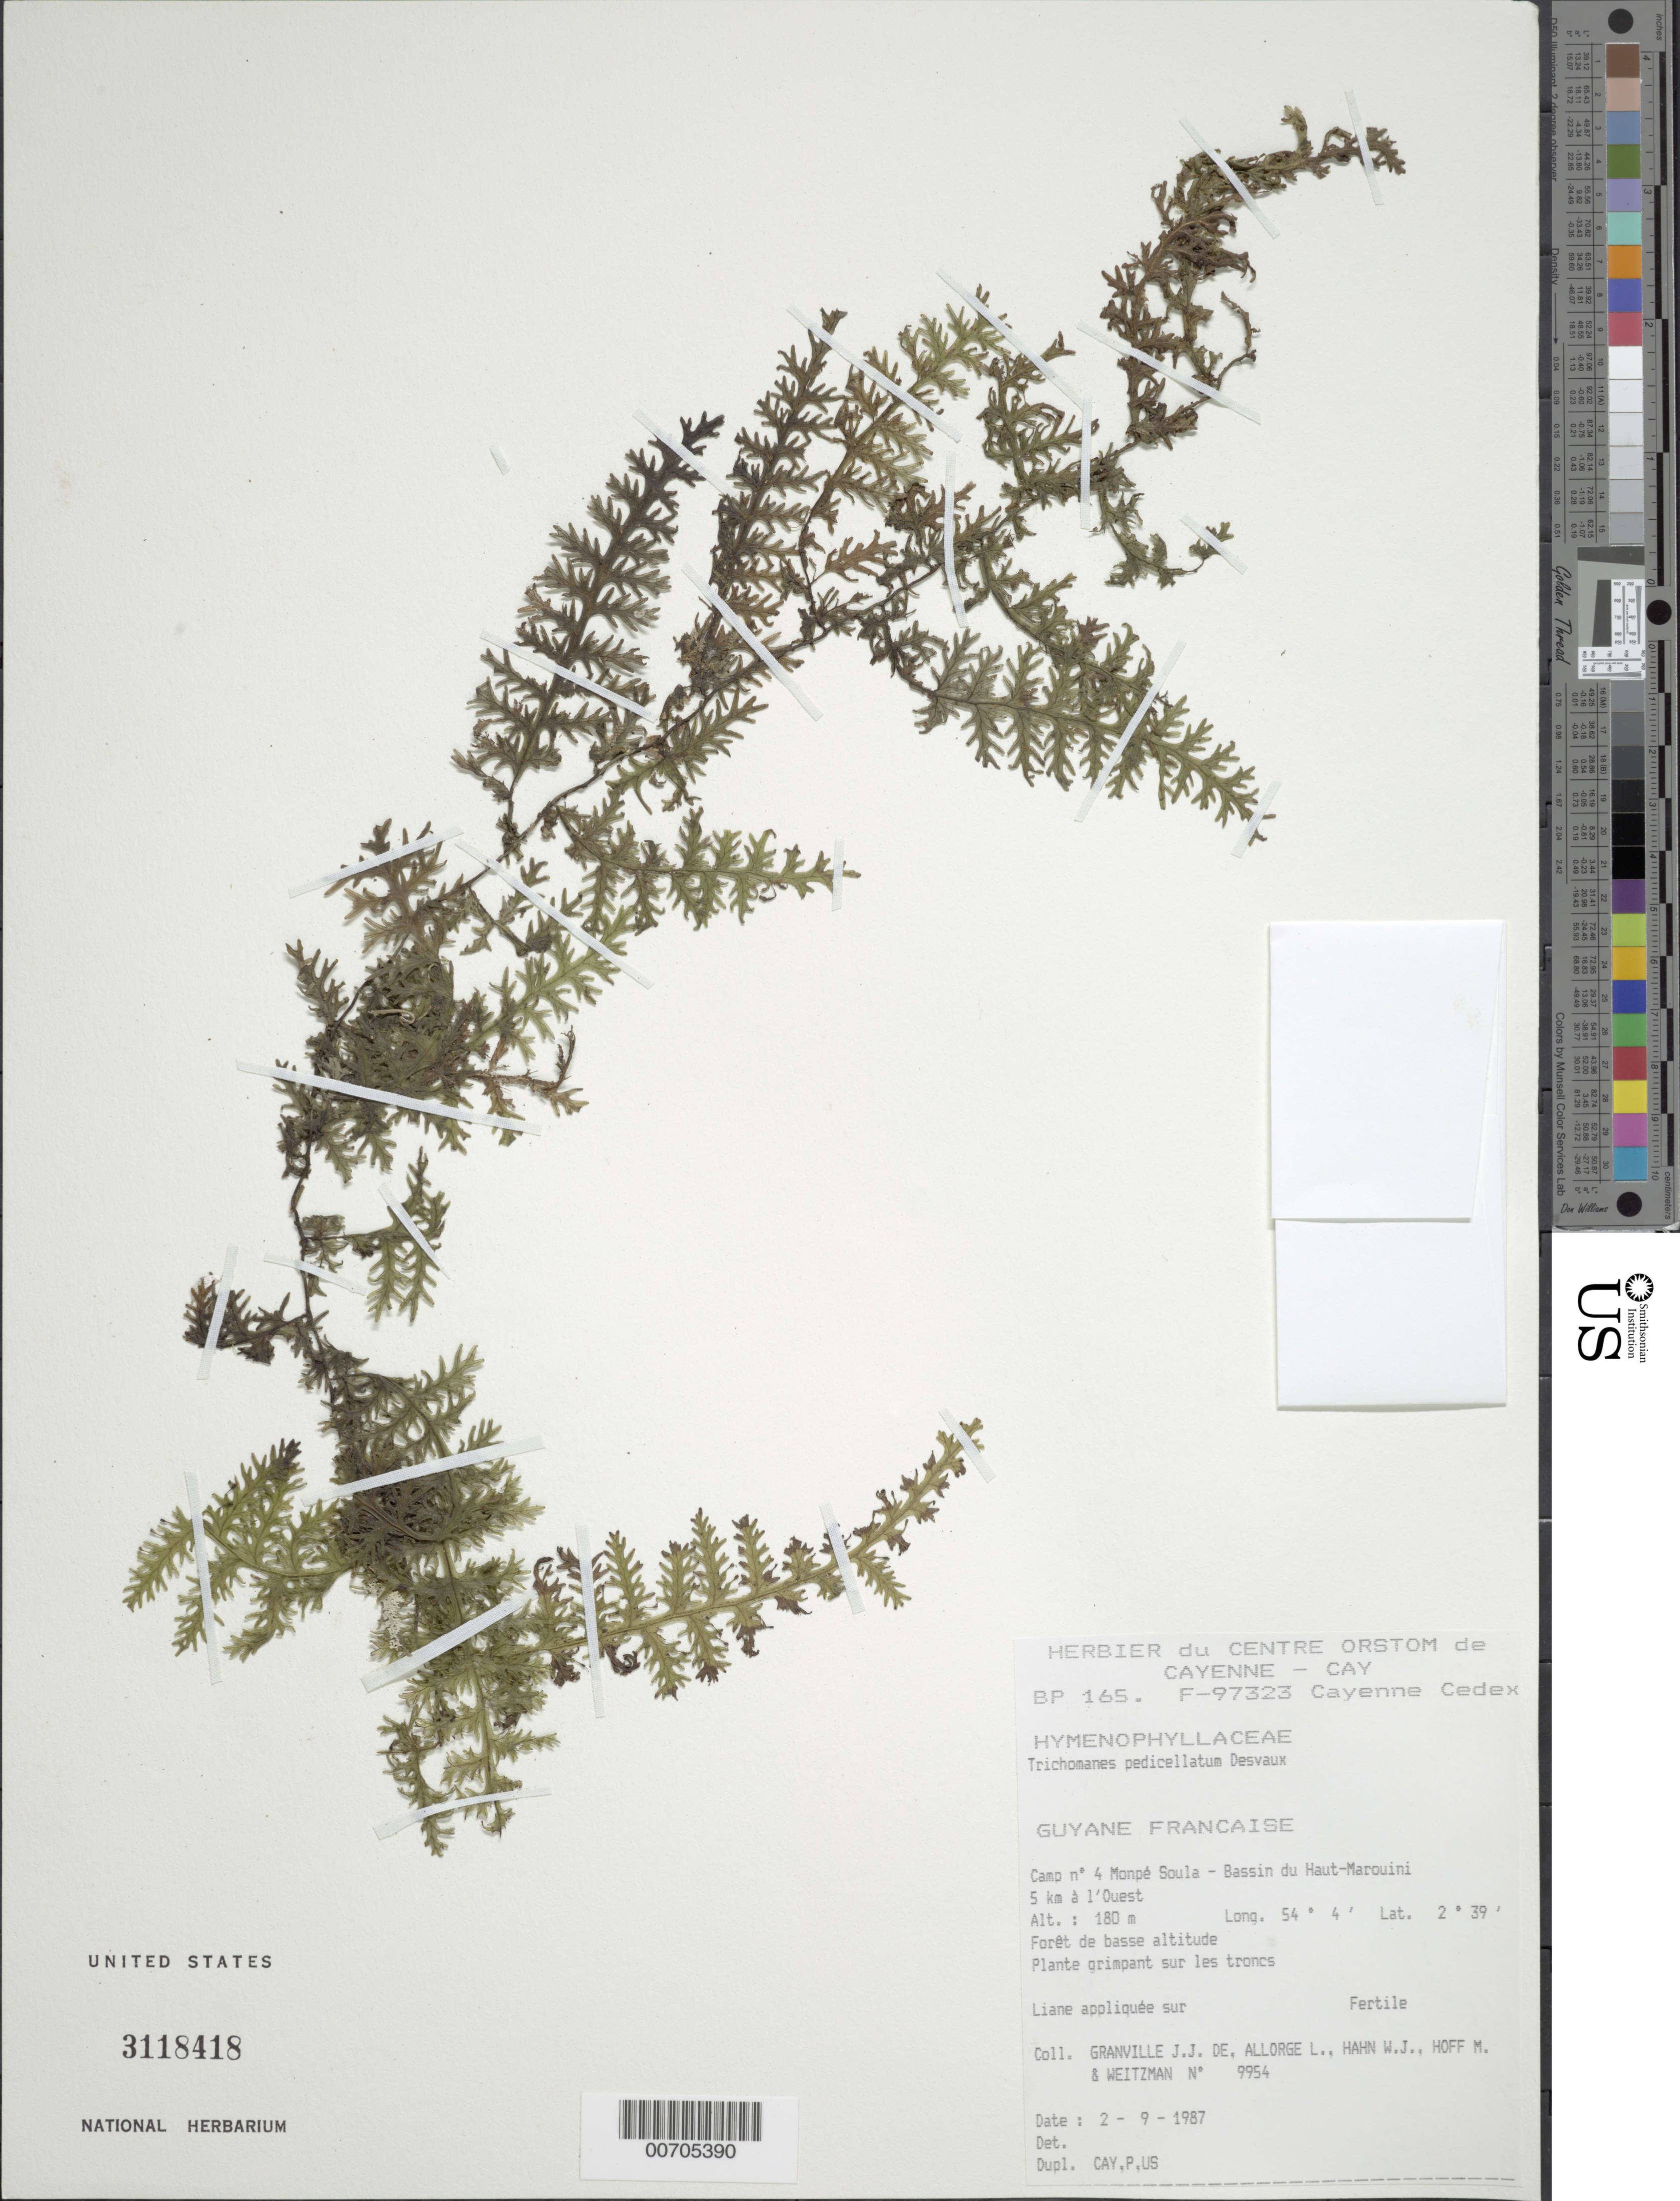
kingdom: Plantae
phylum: Tracheophyta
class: Polypodiopsida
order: Hymenophyllales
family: Hymenophyllaceae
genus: Trichomanes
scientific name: Trichomanes pedicellatum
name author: Desv.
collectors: J.-J. de Granville, L. Allorge, W. J. Hahn, M. Hoff & A. L. Weitzman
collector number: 9954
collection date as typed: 2-Sep-87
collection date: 1987-09-02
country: French Guiana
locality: Monpé Soula, Camp #4, Roche no. 2, Bassin du Haut Marouini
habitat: Low forest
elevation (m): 180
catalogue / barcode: US 3118418